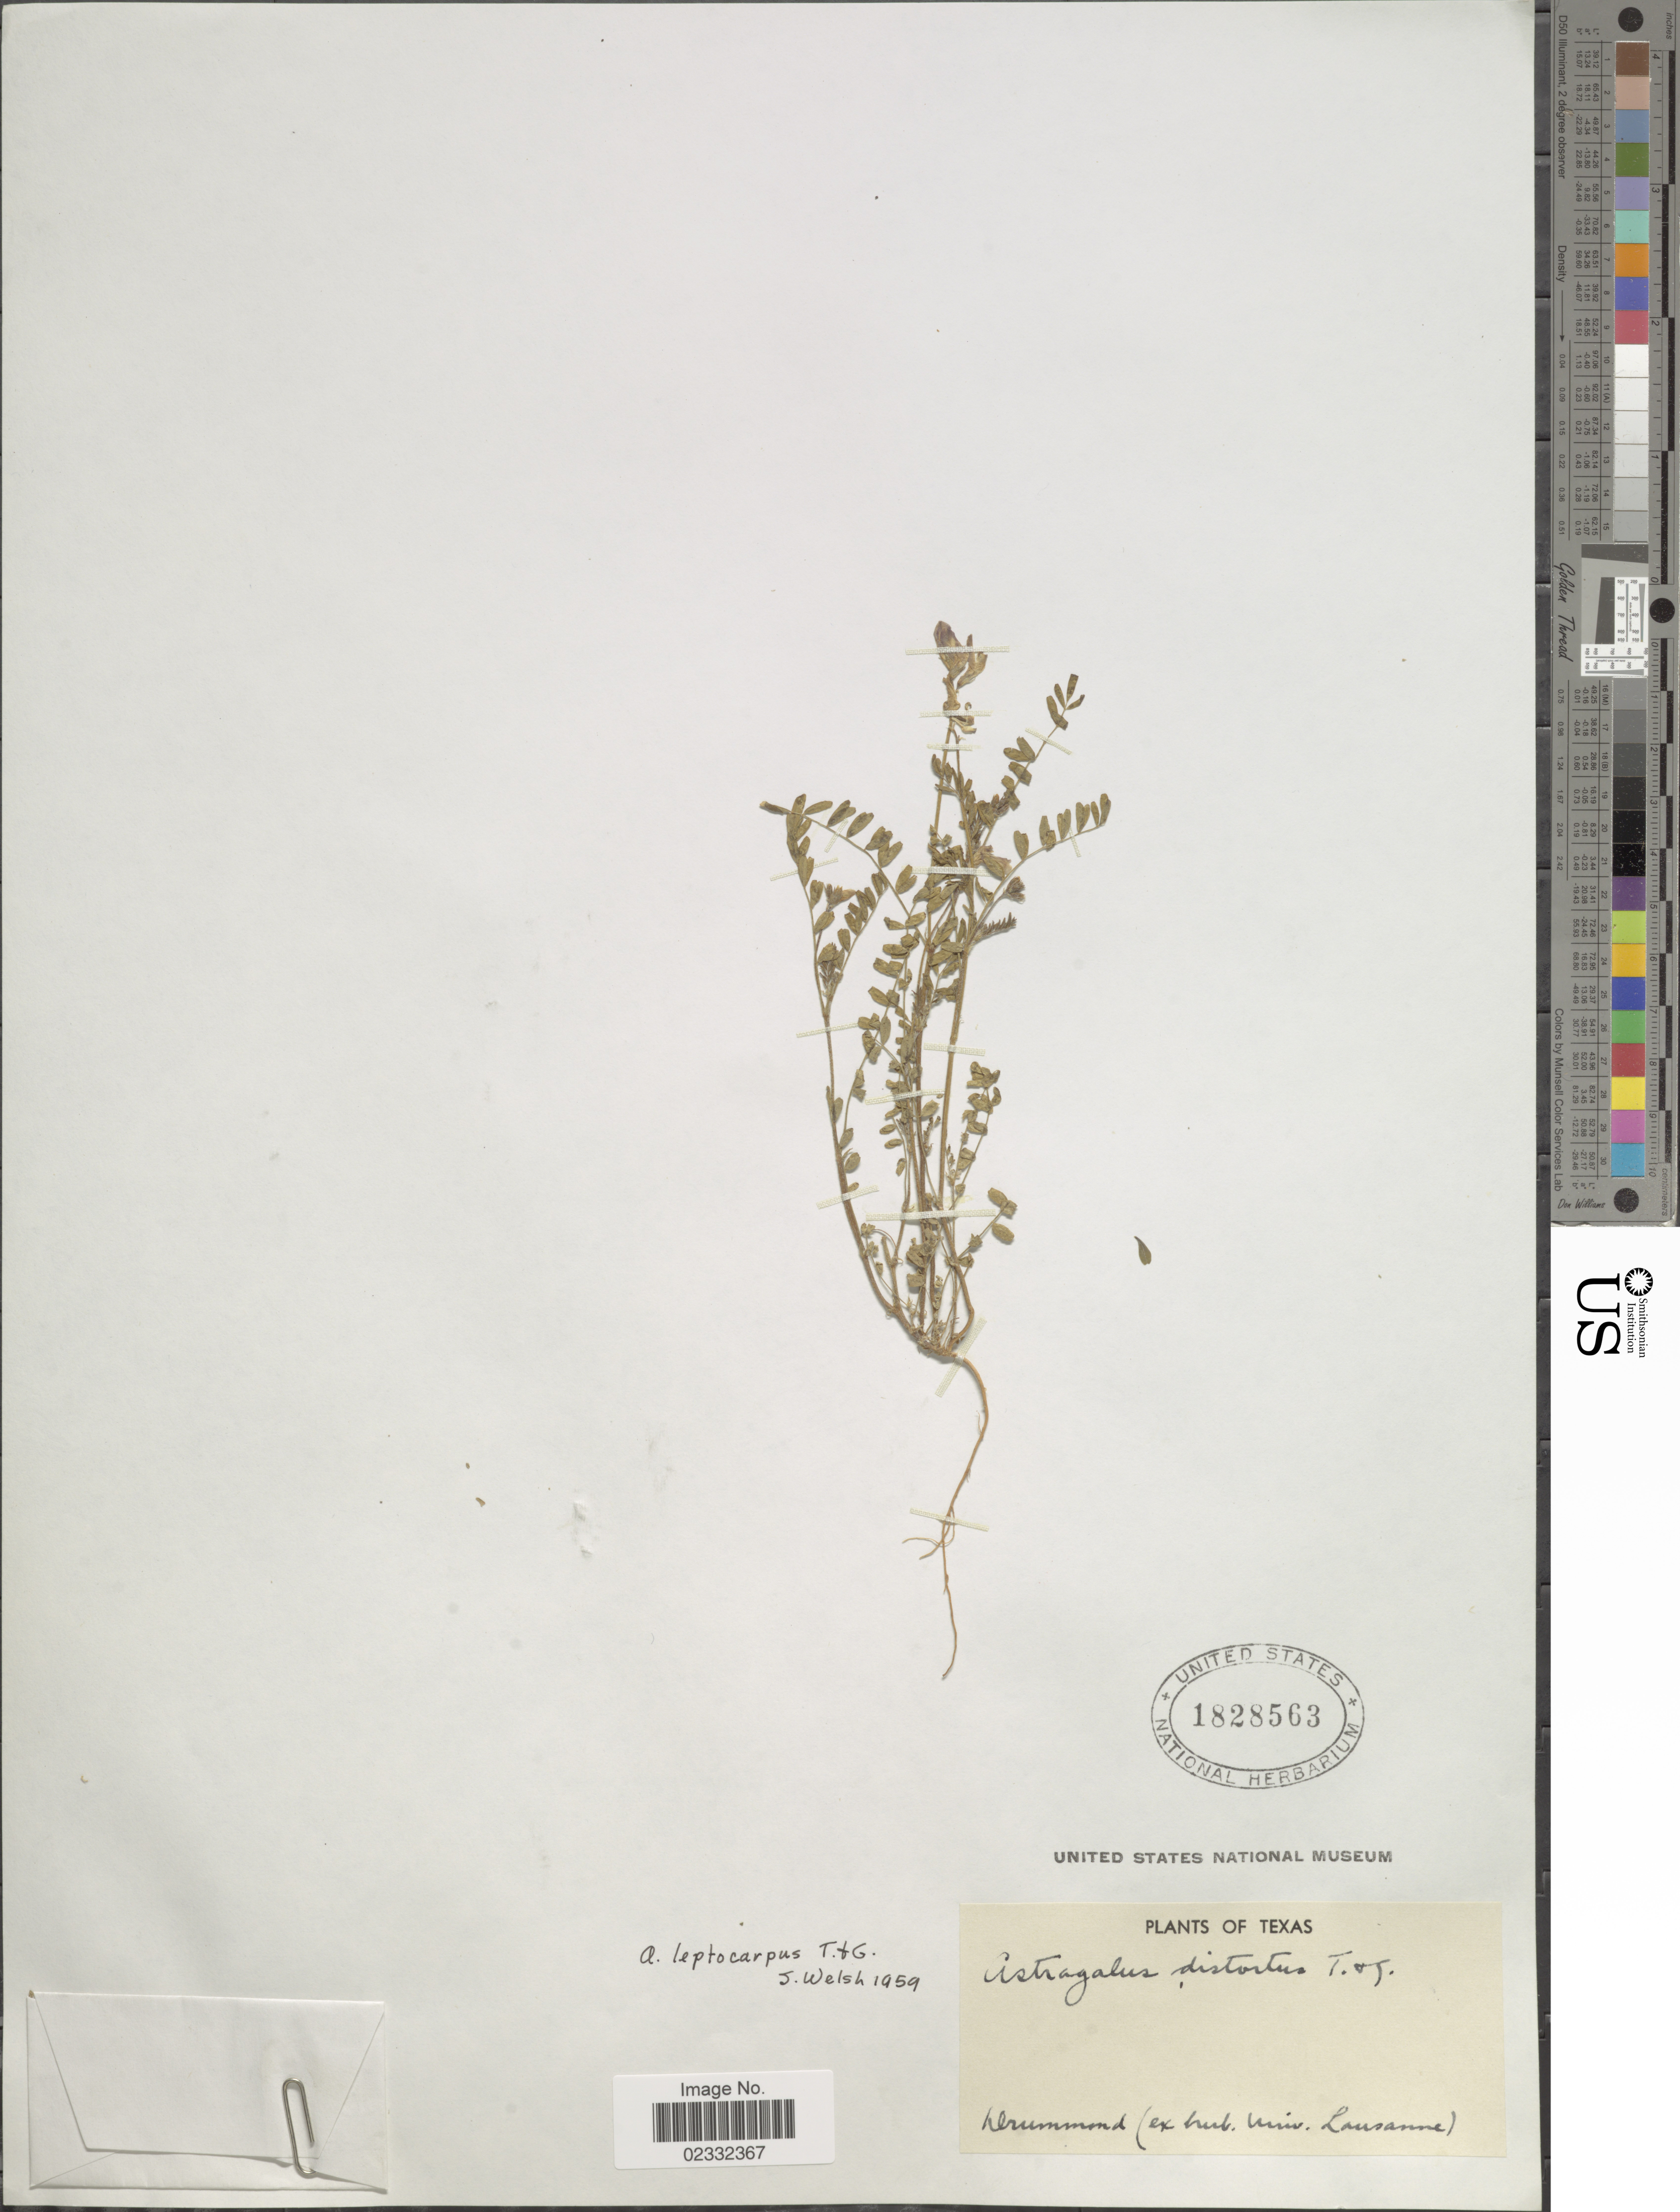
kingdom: Plantae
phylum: Tracheophyta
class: Magnoliopsida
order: Fabales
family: Fabaceae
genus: Astragalus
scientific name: Astragalus leptocarpus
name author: Torr. & A. Gray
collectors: Drummond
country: United States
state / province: Texas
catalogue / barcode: US 1828563